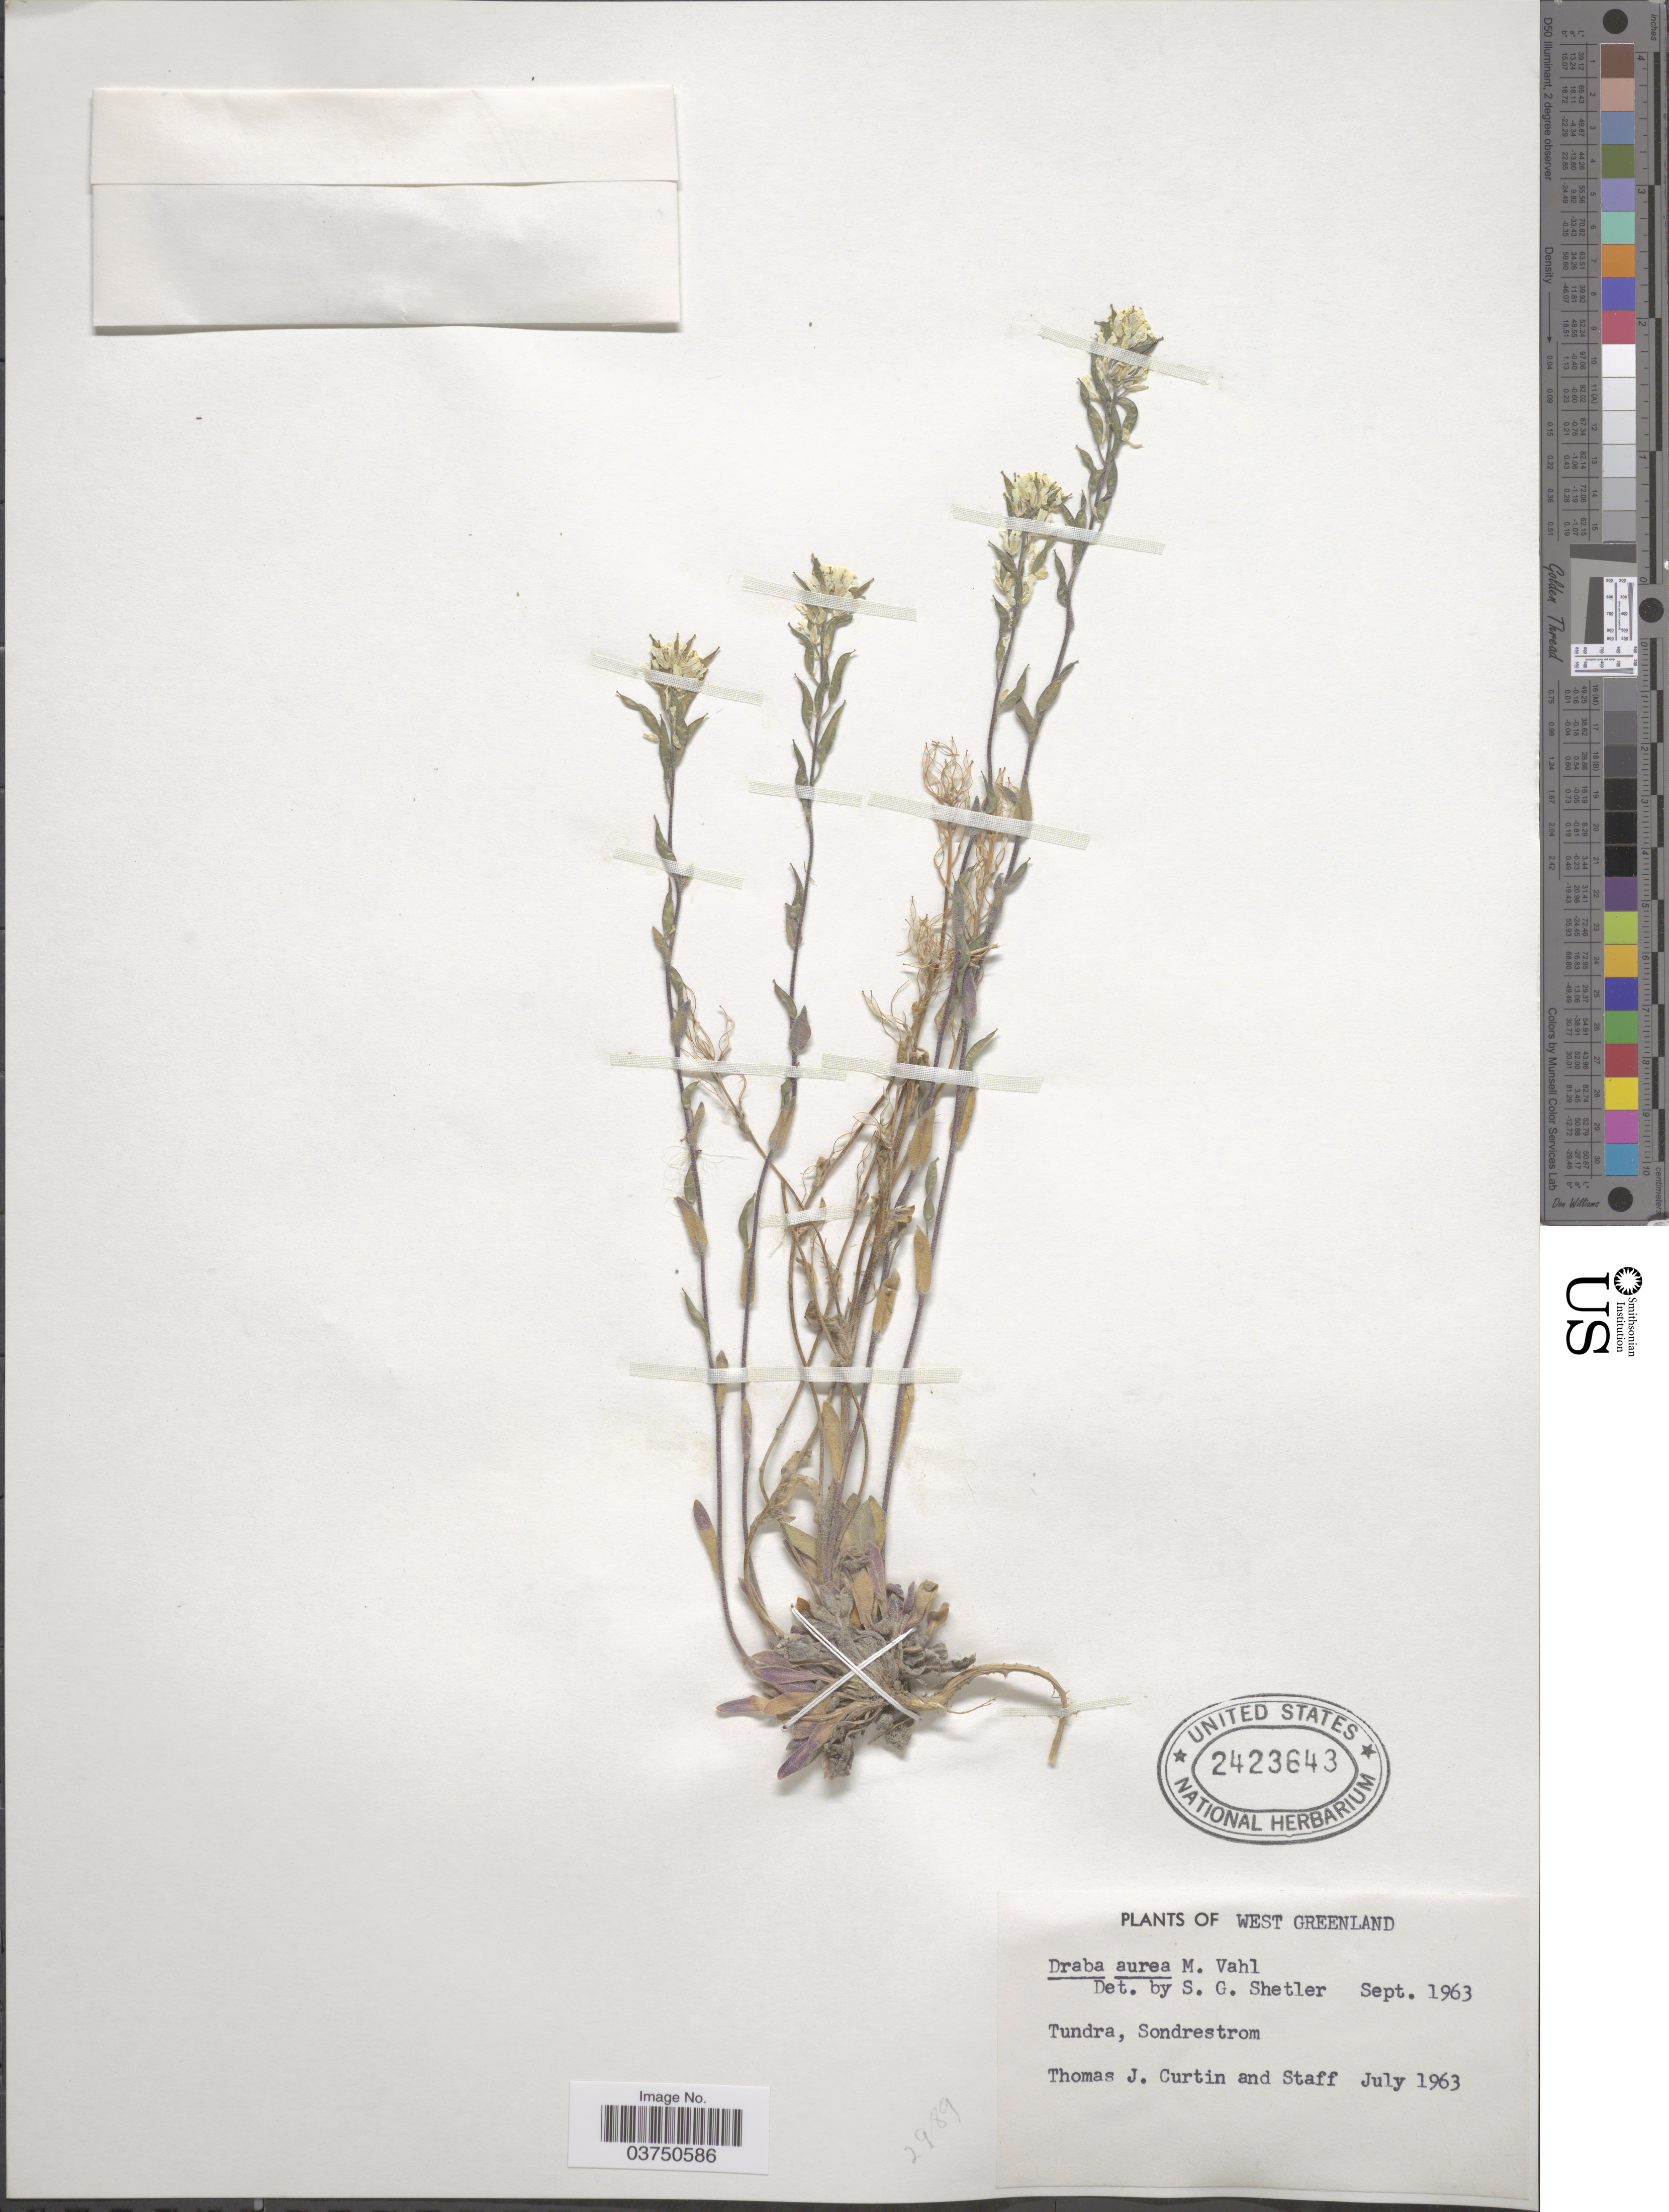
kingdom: Plantae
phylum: Tracheophyta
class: Magnoliopsida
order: Brassicales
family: Brassicaceae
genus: Draba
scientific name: Draba aurea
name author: Vahl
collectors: T. Curtin & Staff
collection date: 1963-07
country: Greenland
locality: West Greenland. Tundra, Sondrestrom.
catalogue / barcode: US 2423643